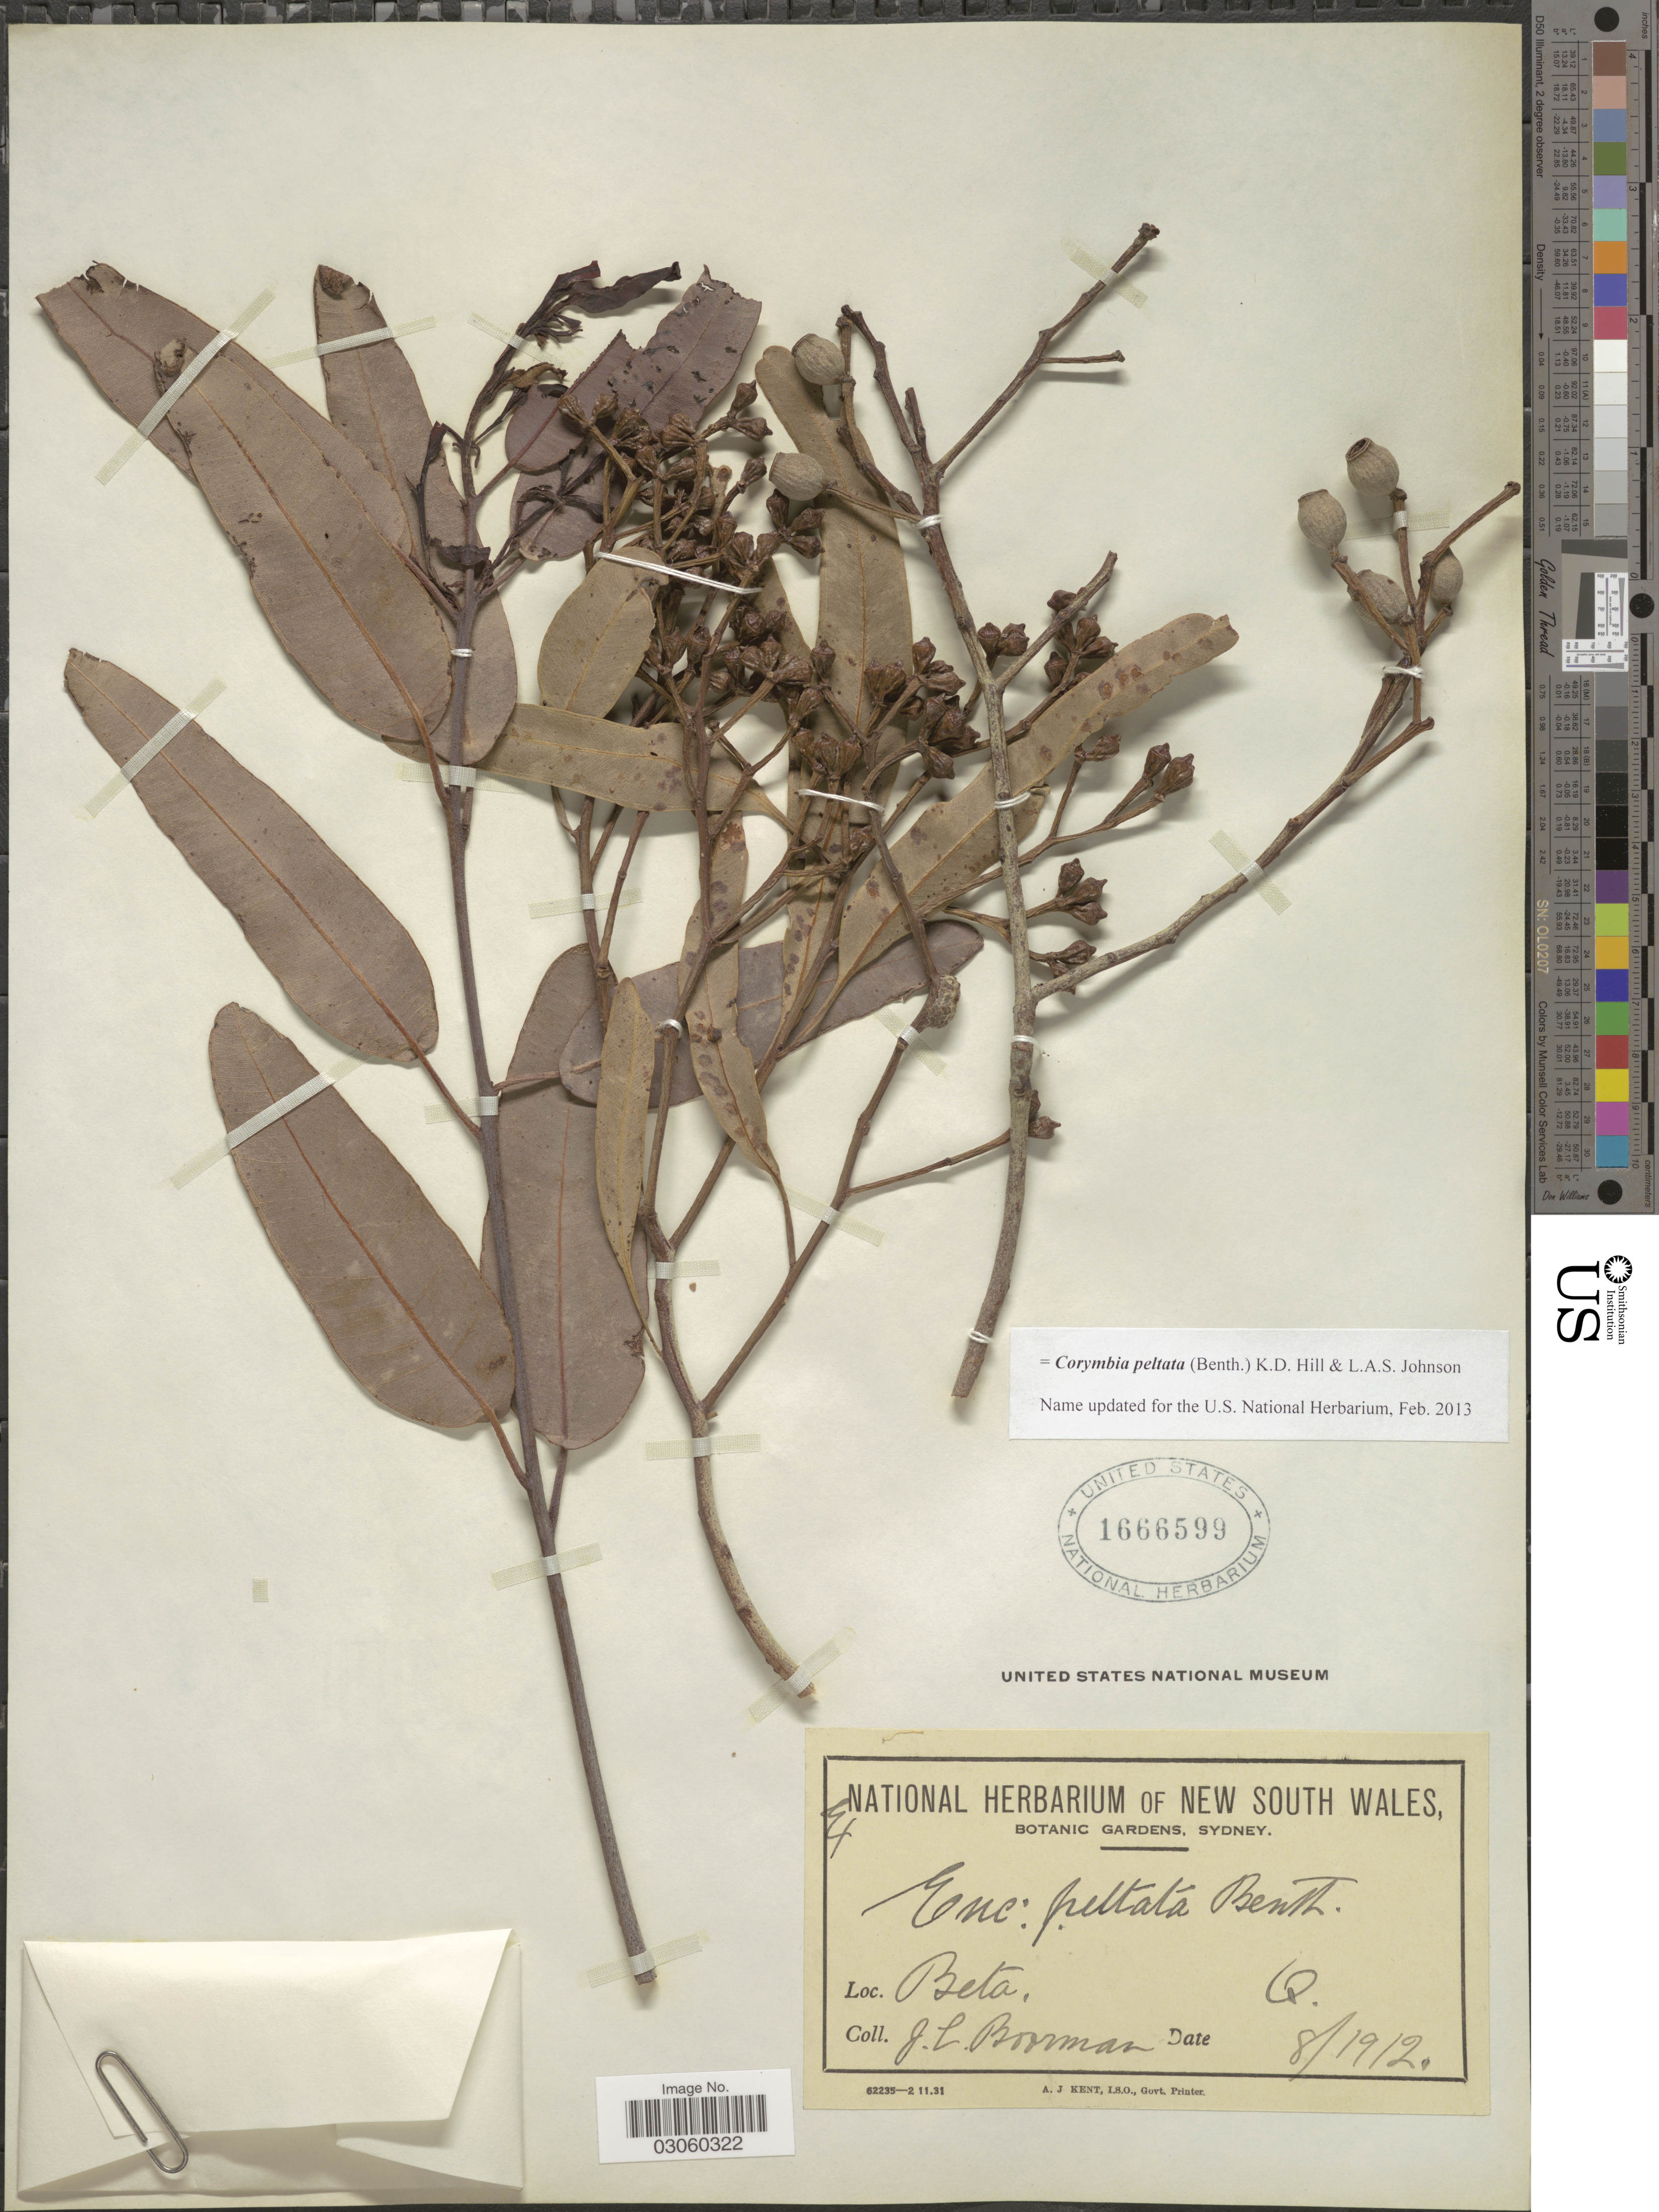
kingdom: Plantae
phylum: Tracheophyta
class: Magnoliopsida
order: Myrtales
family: Myrtaceae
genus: Corymbia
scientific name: Corymbia peltata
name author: (Benth.) K.D. Hill & L.A.S. Johnson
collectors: J. Boorman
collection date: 1912-08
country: Australia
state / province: Queensland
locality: Beta Q.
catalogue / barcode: US 1666599